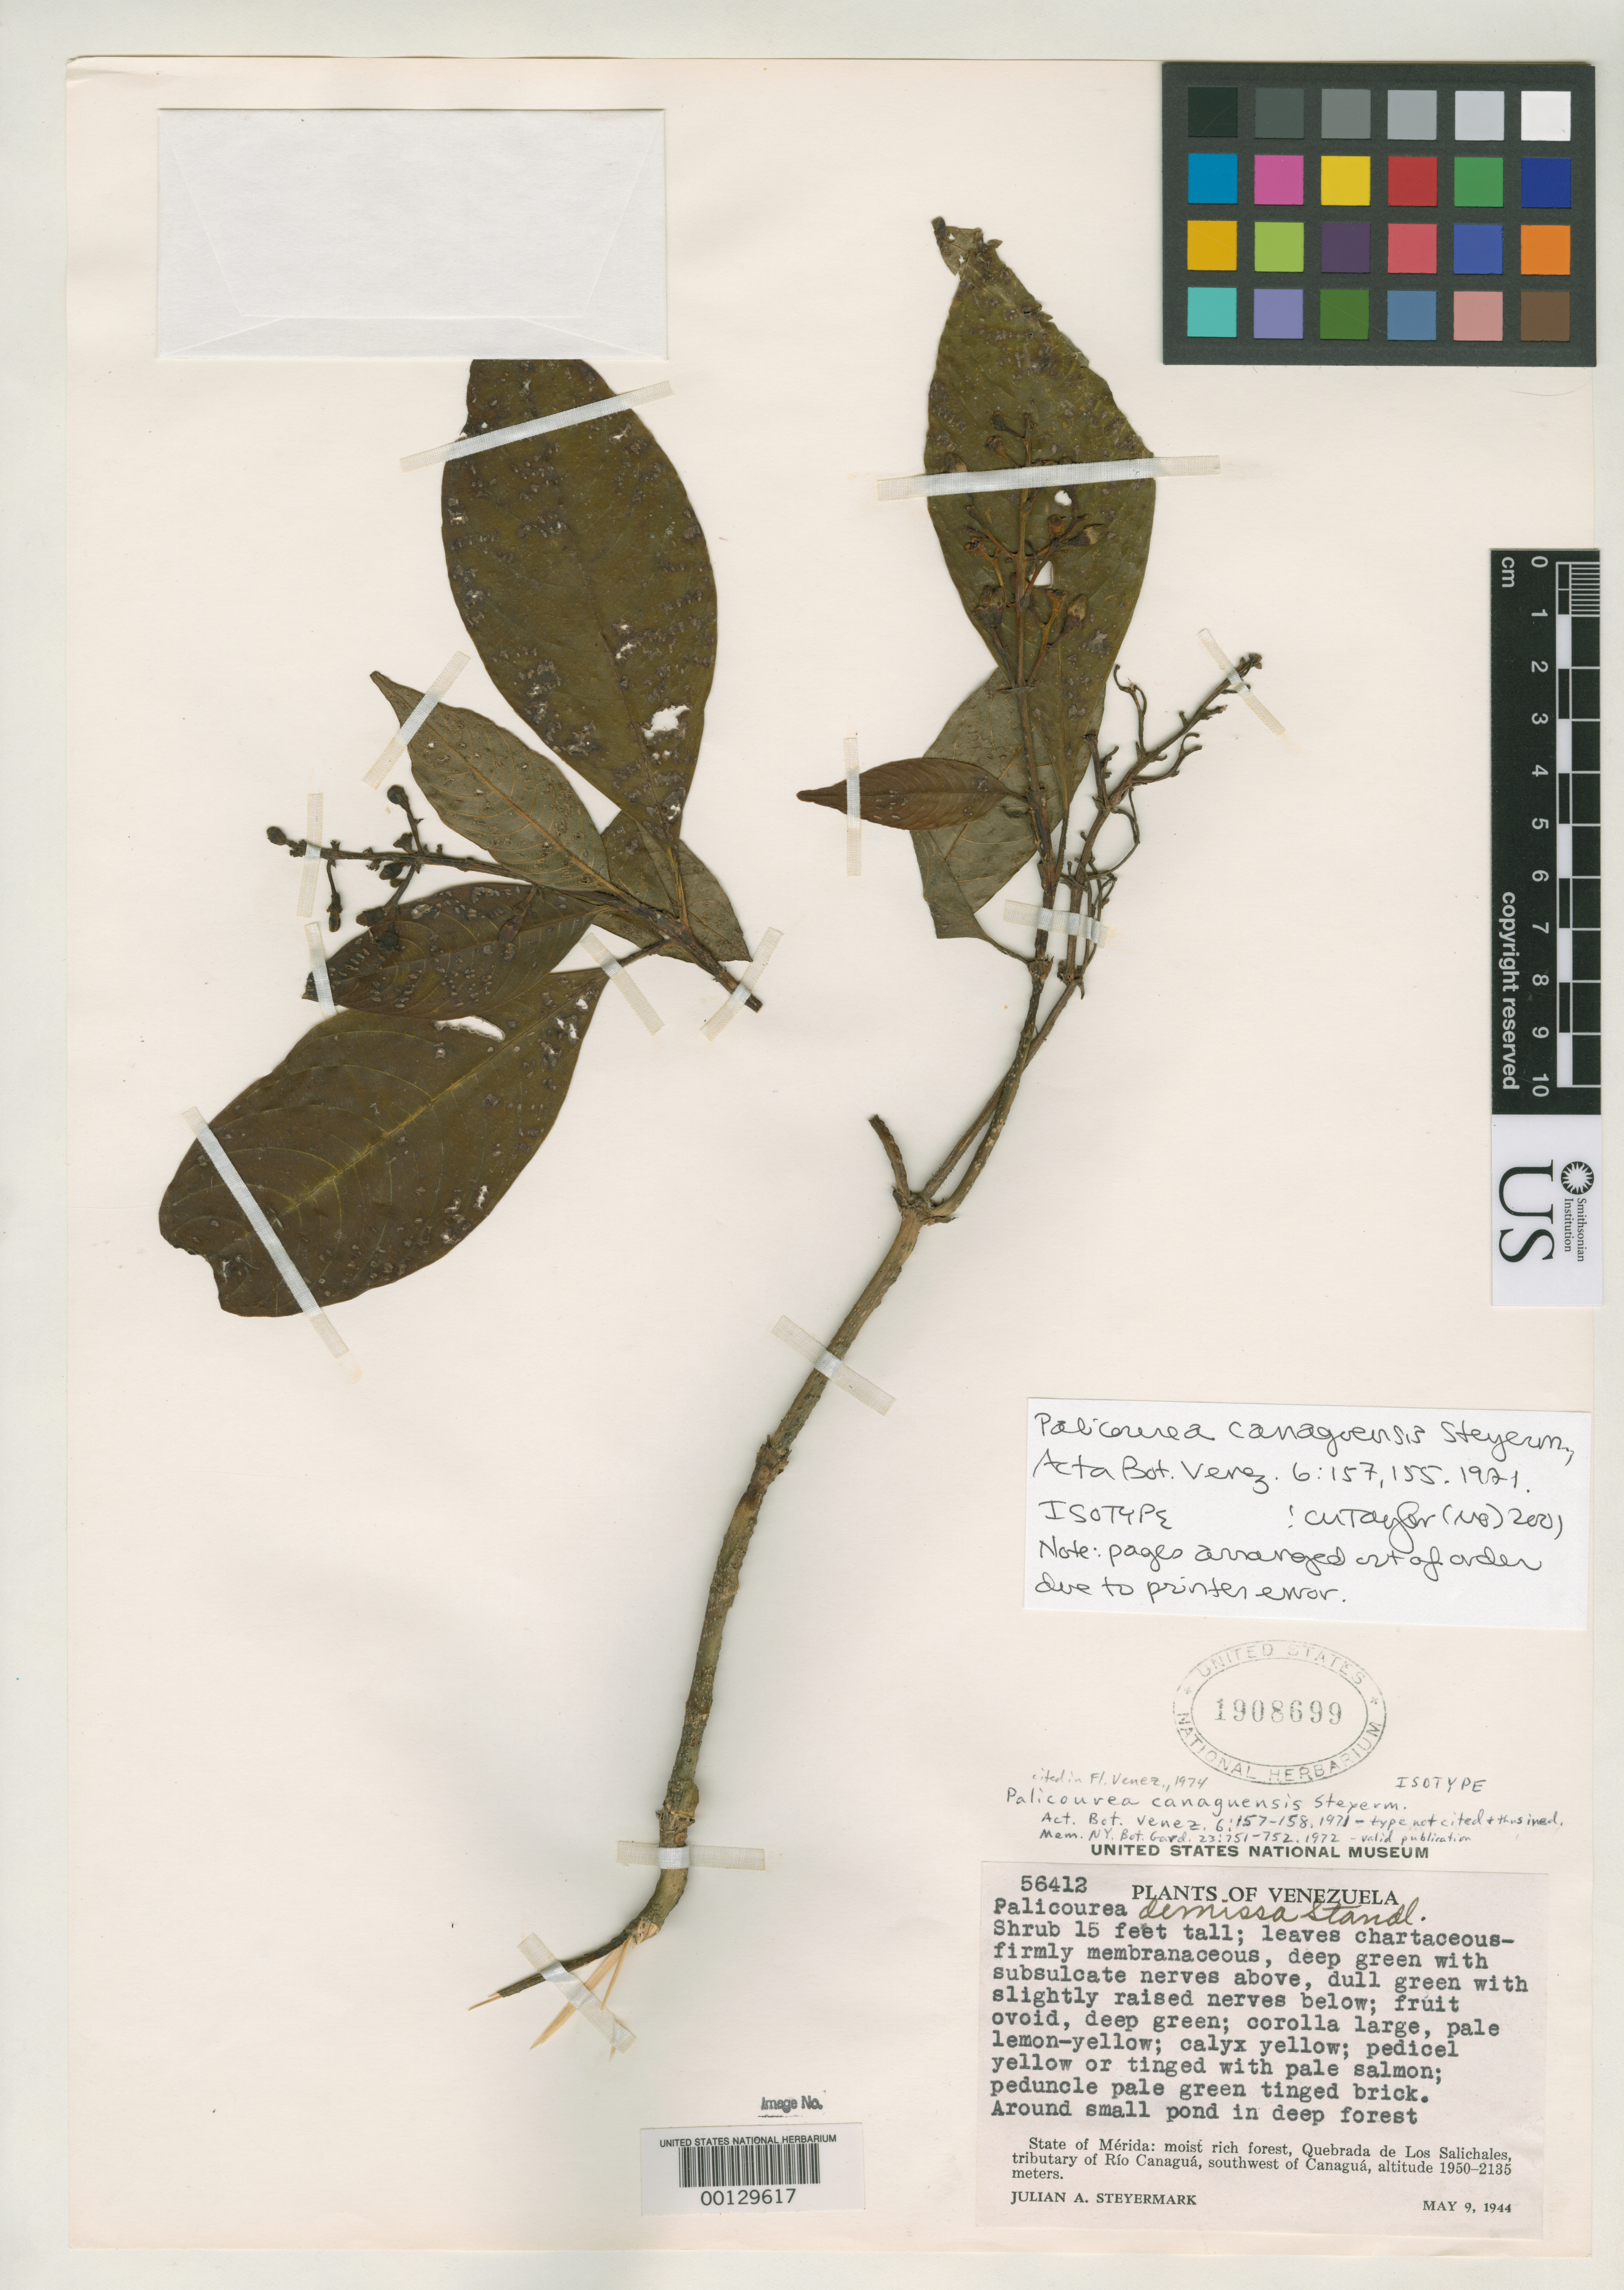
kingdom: Plantae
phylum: Tracheophyta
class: Magnoliopsida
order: Gentianales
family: Rubiaceae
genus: Palicourea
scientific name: Palicourea canaguensis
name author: Steyerm.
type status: Isotype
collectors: J. Steyermark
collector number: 56412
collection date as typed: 09 May 1944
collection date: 1944-05-09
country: Venezuela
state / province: Mérida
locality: Quebrada de Los Salichales, tributary of Rio Canagua, SW of Cangua.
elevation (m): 1950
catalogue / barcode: US 1908699